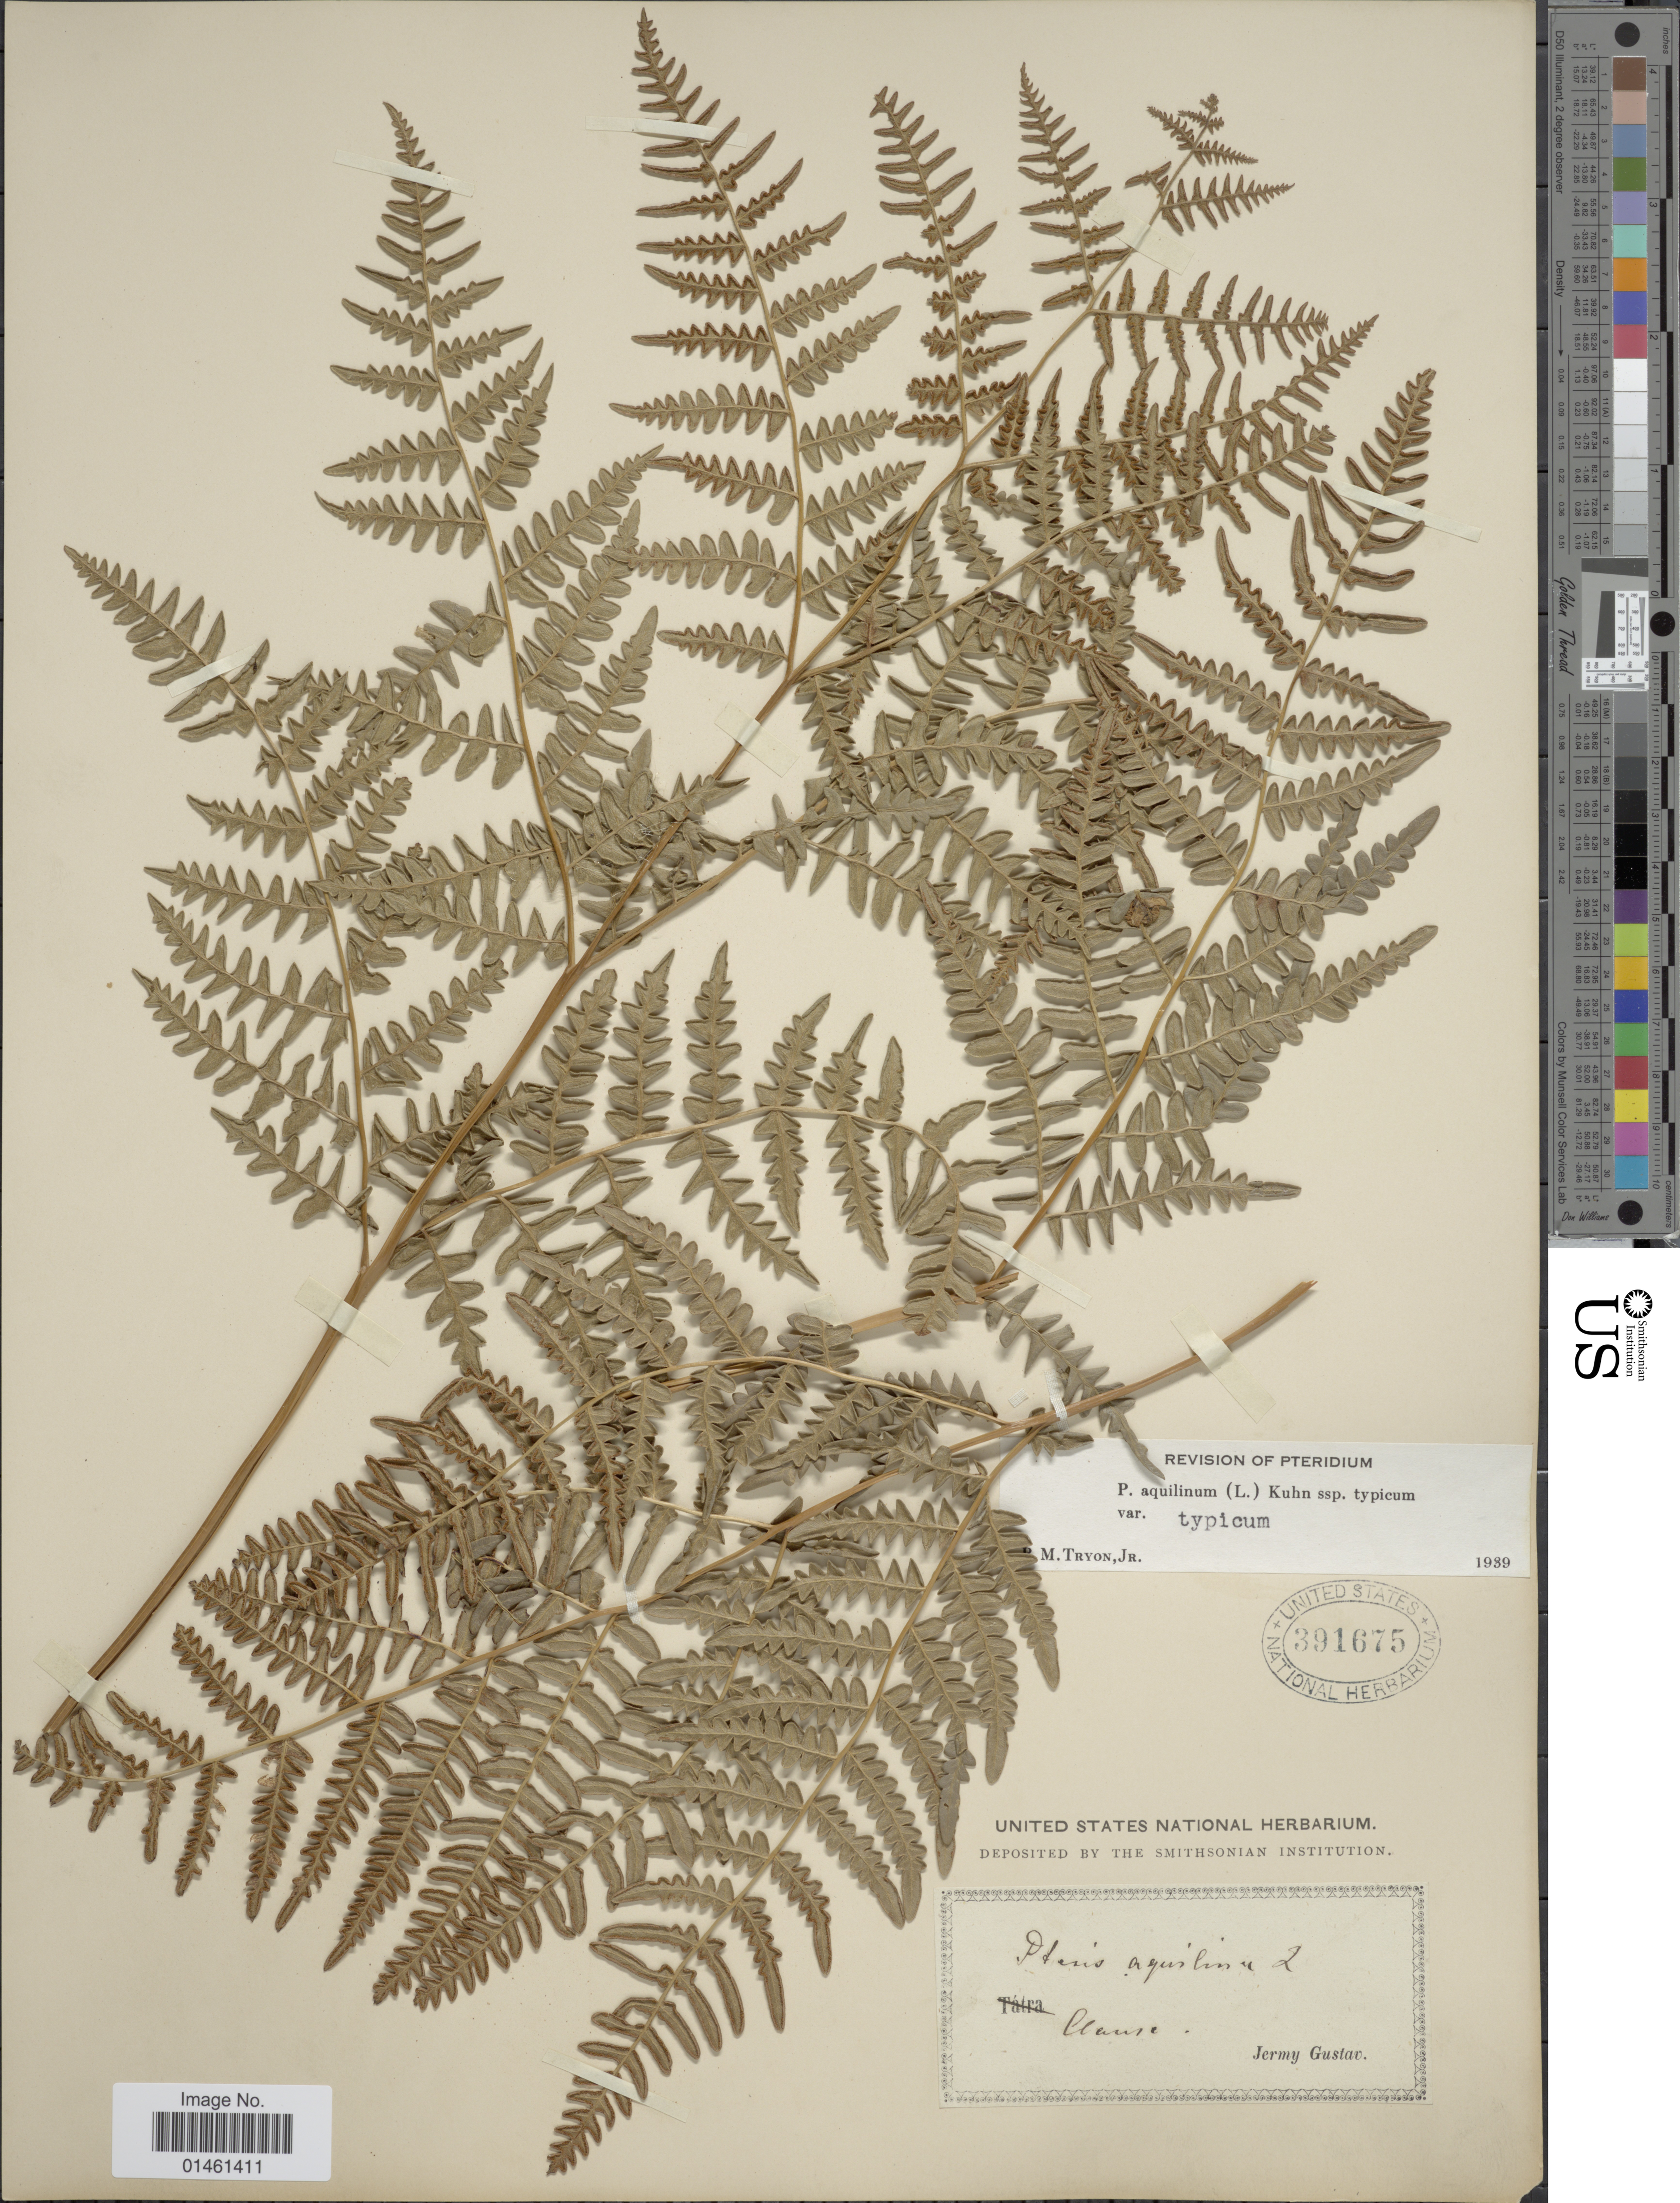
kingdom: Plantae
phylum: Tracheophyta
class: Polypodiopsida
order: Polypodiales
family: Dennstaedtiaceae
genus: Pteridium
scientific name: Pteridium aquilinum var. typicum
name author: R.M. Tryon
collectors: J. Gustav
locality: Clause [interpreted]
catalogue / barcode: US 391675